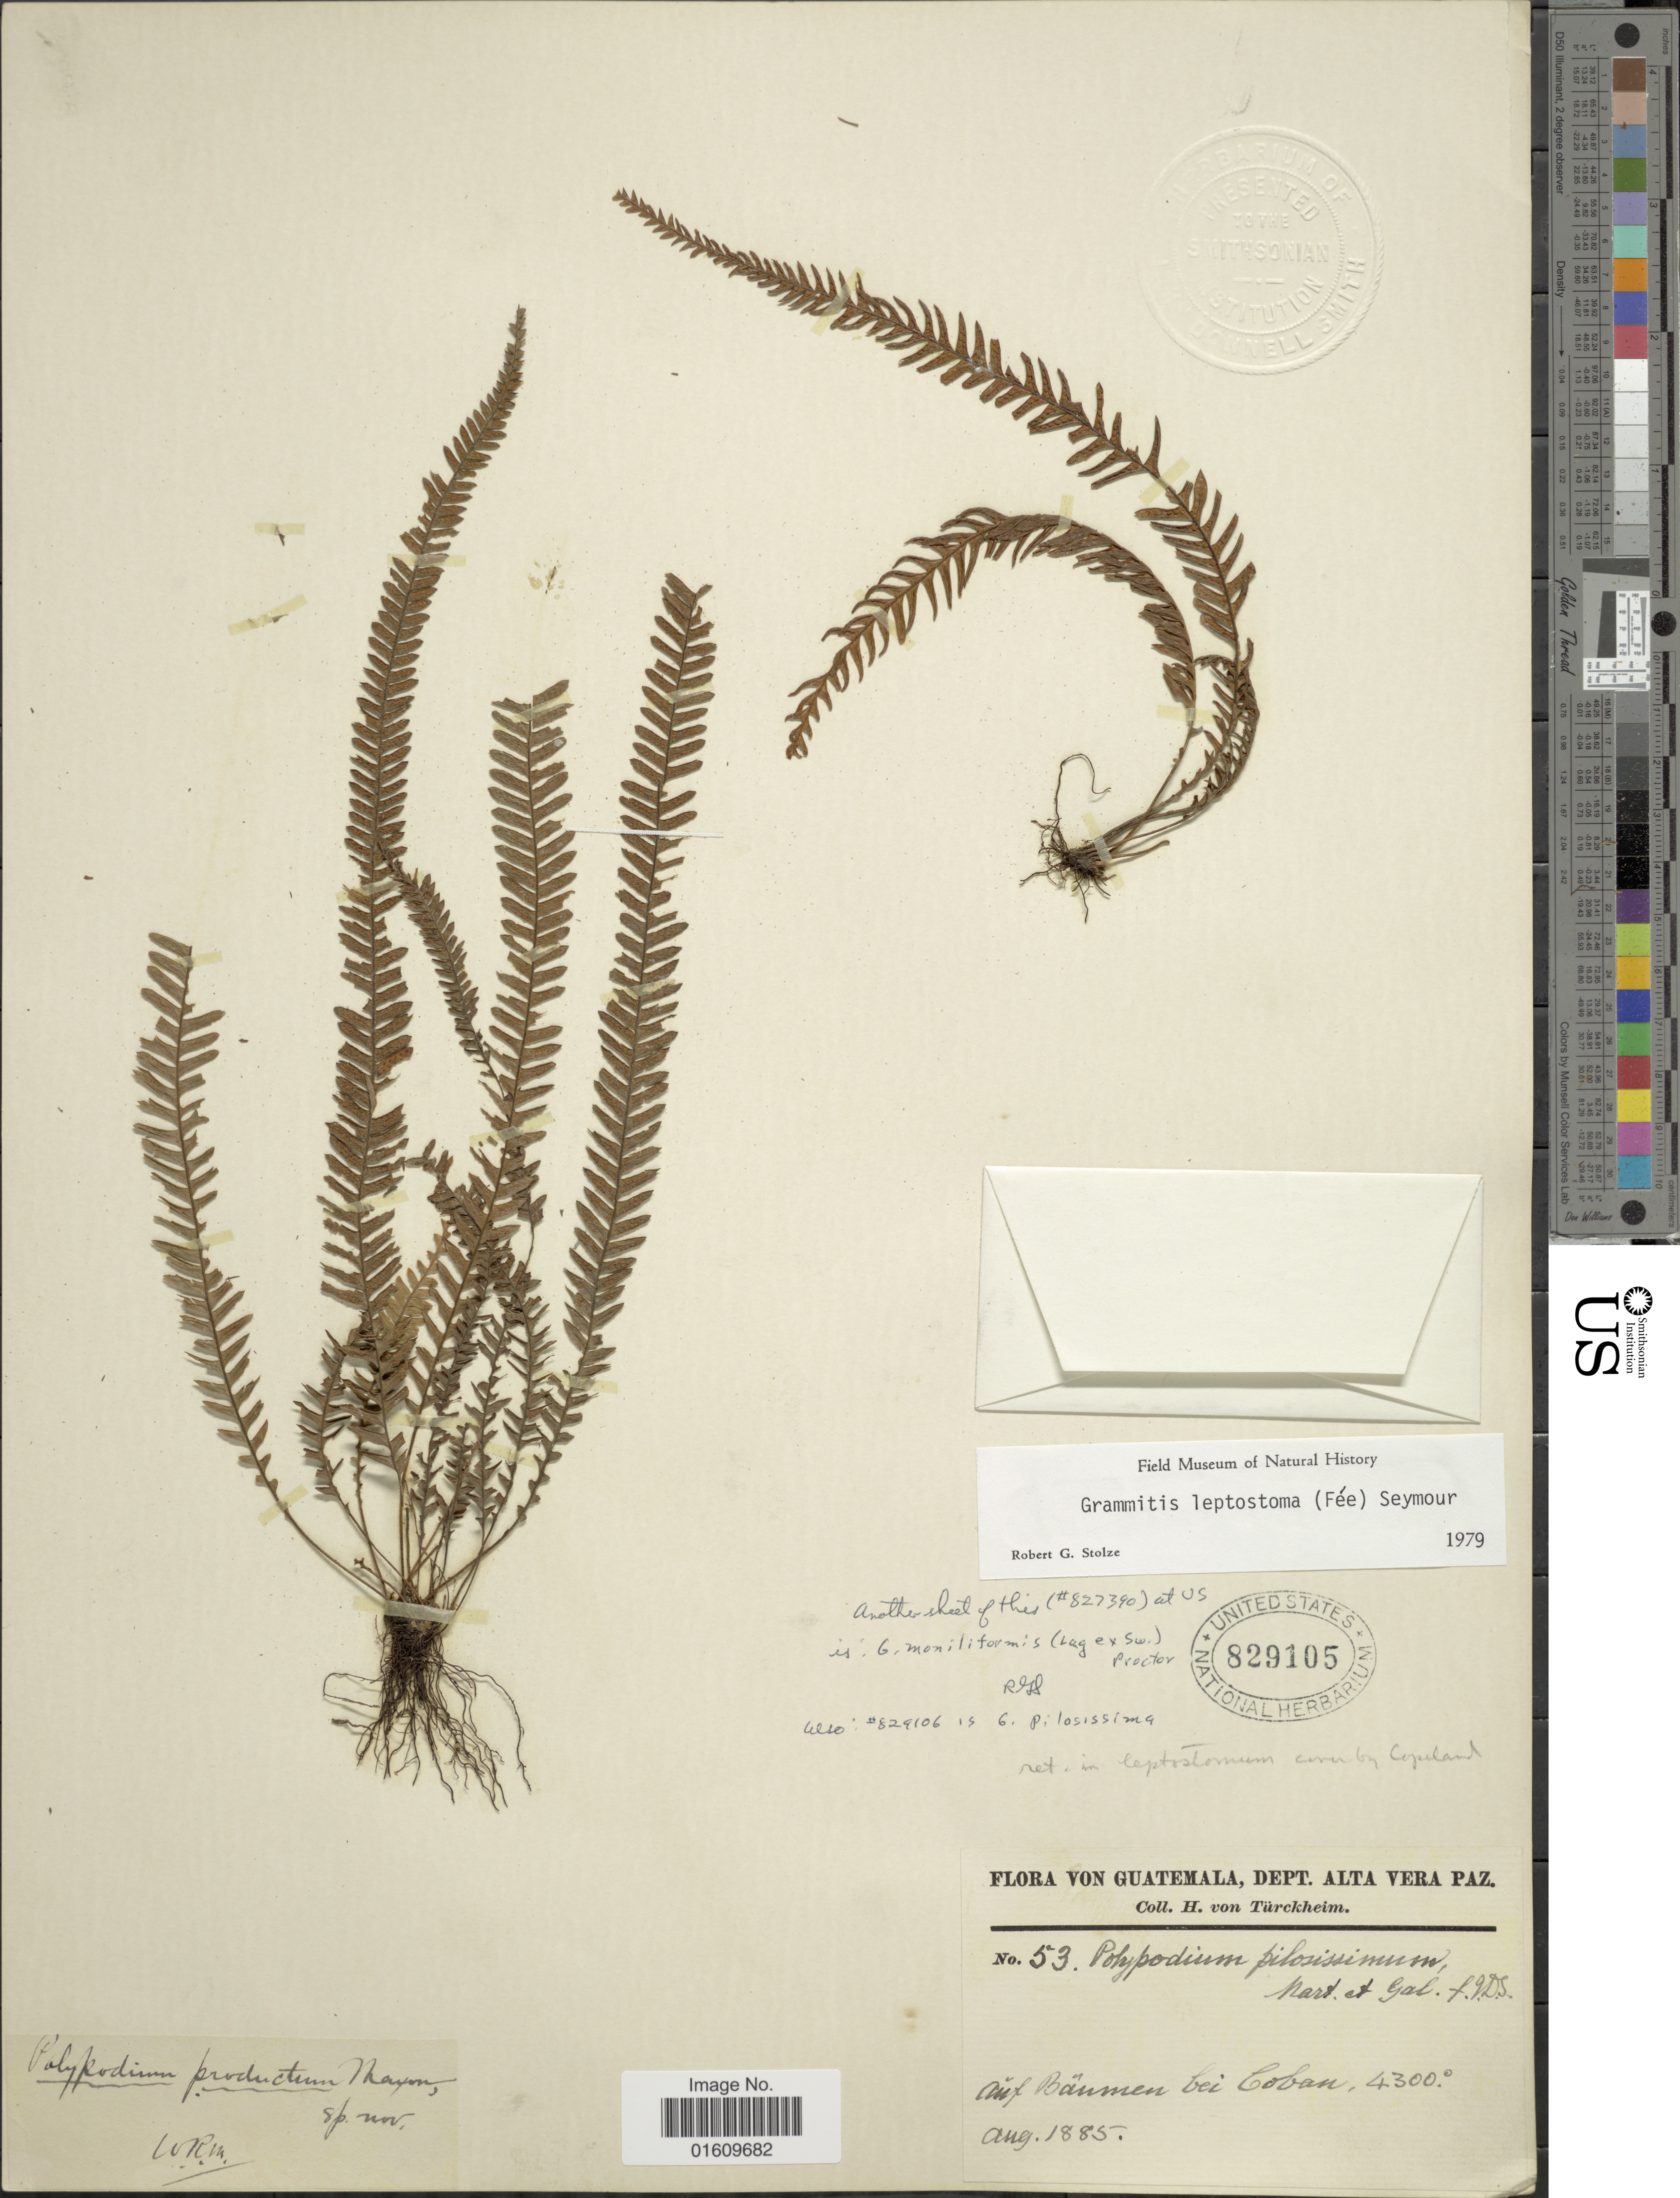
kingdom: Plantae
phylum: Tracheophyta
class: Polypodiopsida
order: Polypodiales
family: Polypodiaceae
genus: Melpomene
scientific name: Melpomene leptostoma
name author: (Fée) A.R. Sm. & R.C. Moran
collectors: H. von Türckheim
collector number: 53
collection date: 1885-08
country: Guatemala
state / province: Alta Verapaz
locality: Auf Baumen bei Coban.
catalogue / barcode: US 829105